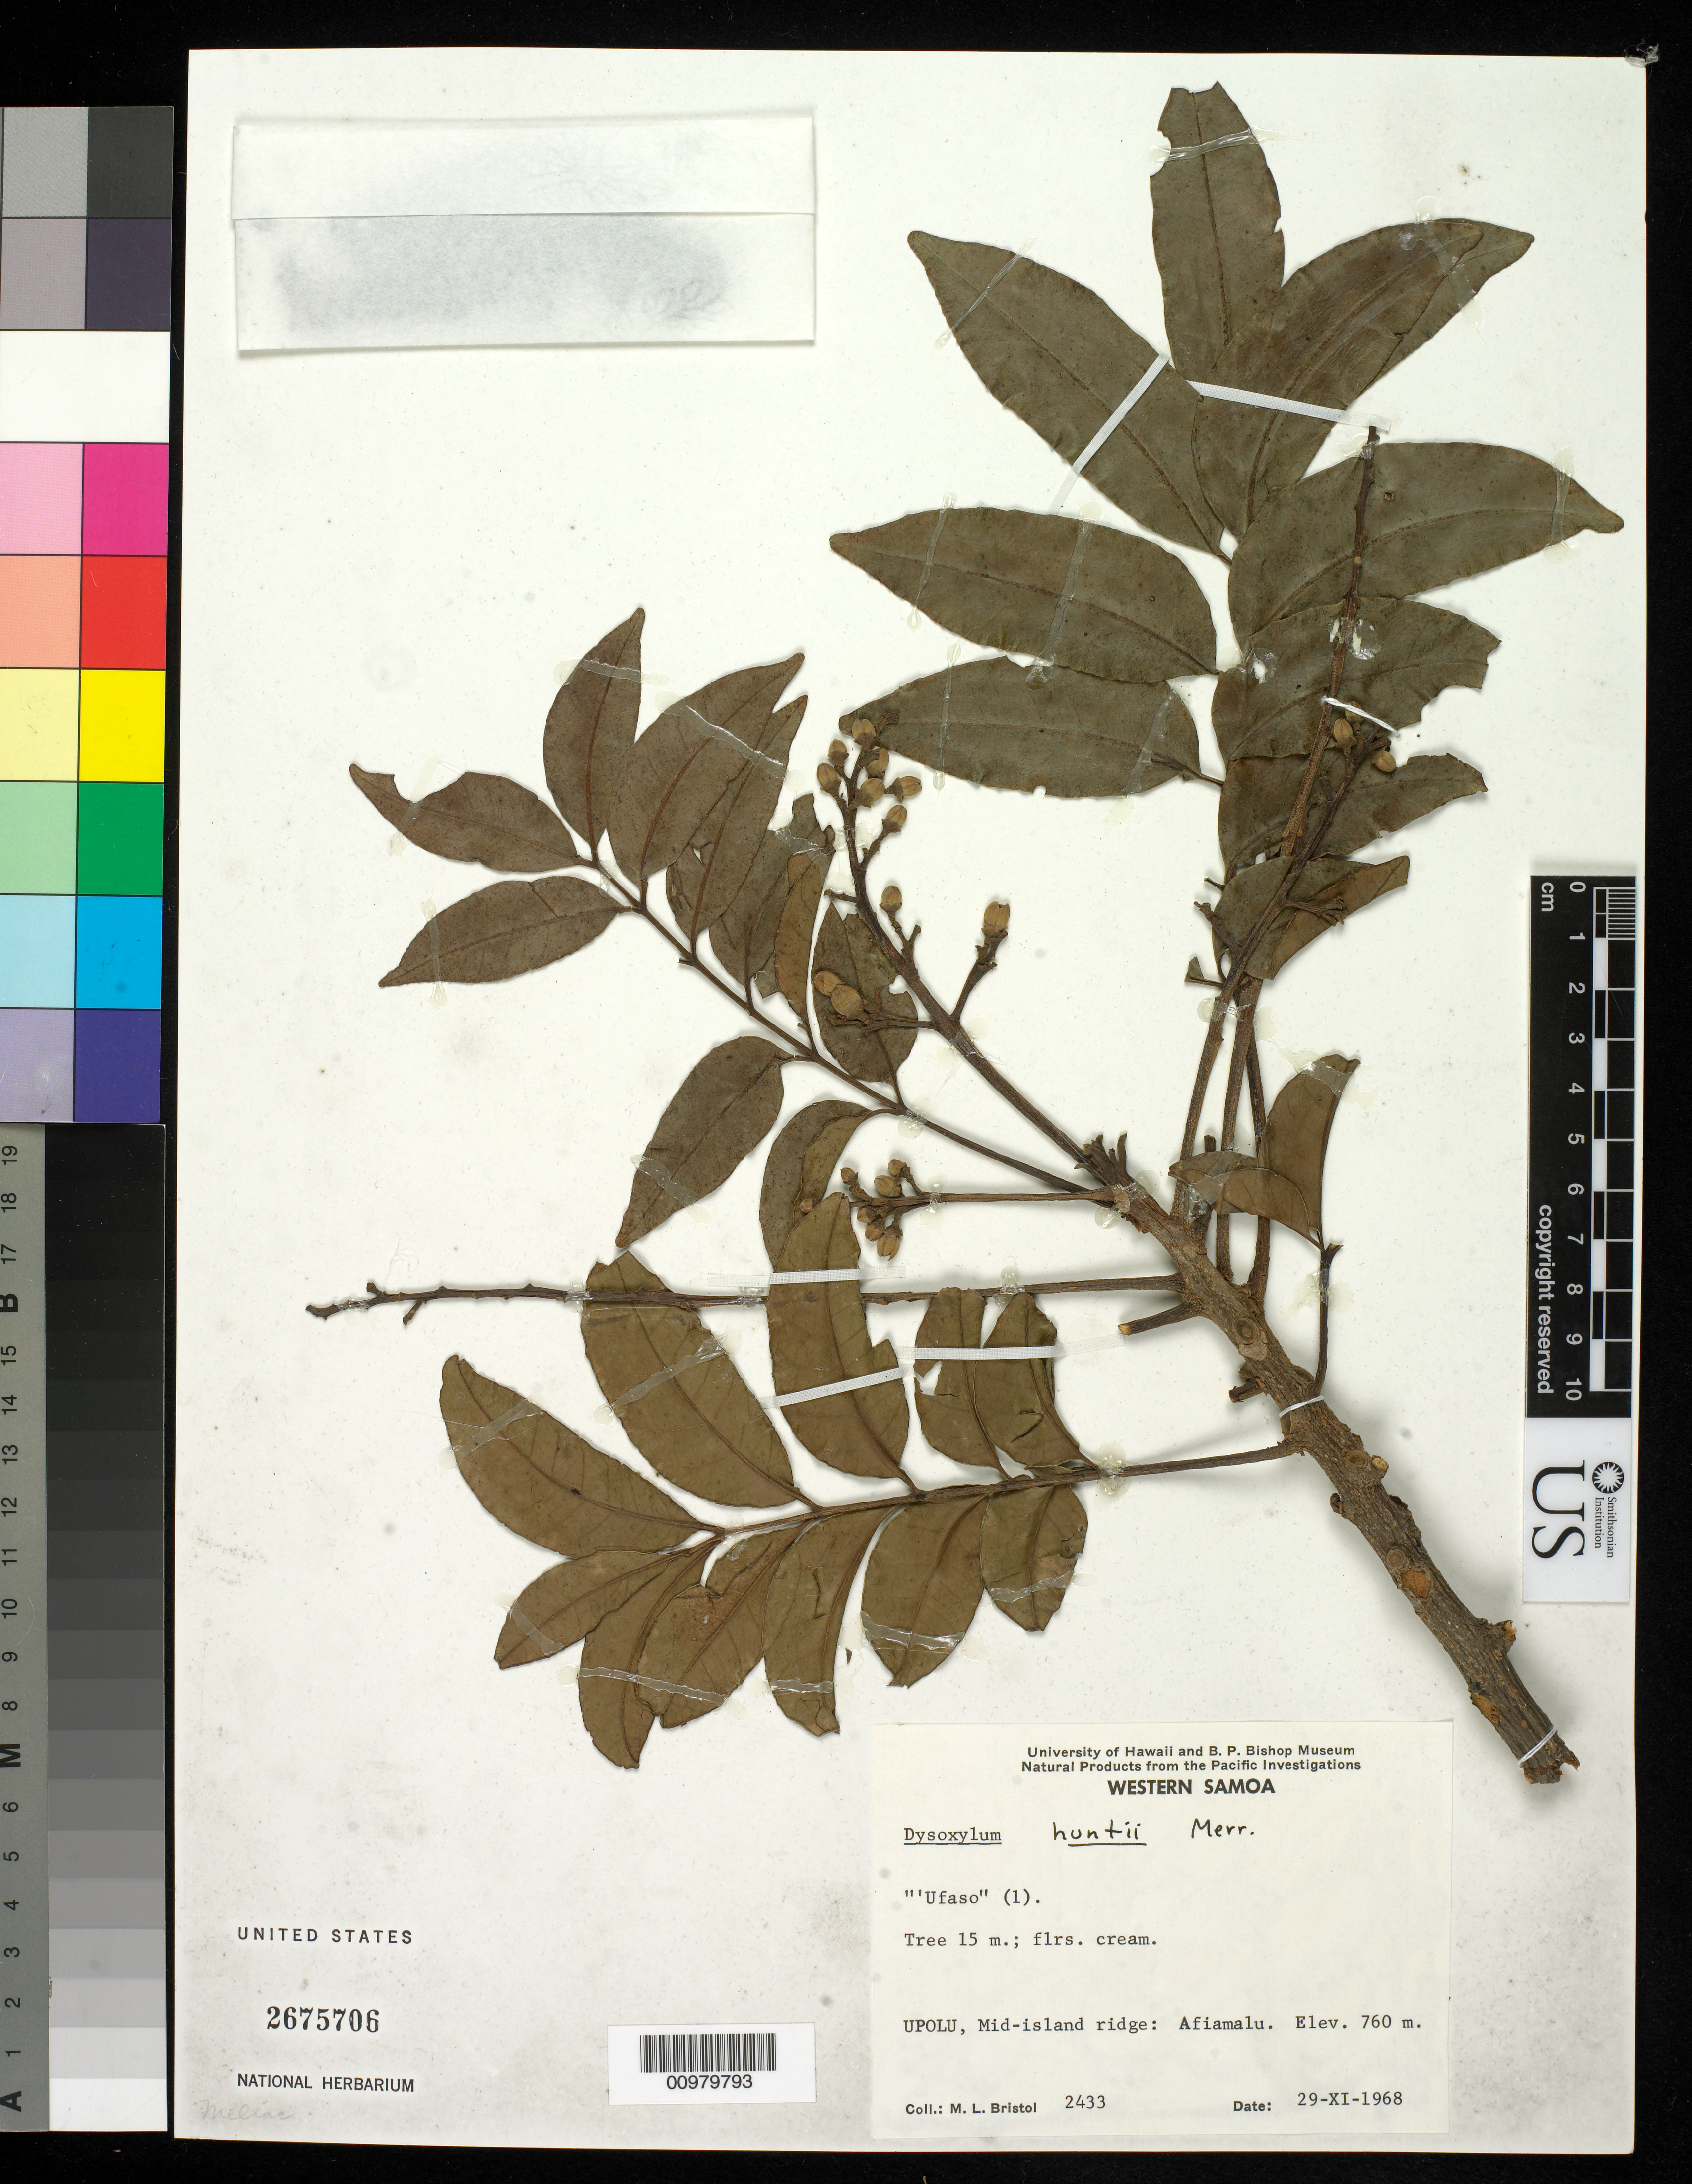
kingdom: Plantae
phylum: Tracheophyta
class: Magnoliopsida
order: Sapindales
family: Meliaceae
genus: Didymocheton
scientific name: Didymocheton huntii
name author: (Merr. ex Setch.) Harms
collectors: M. L. Bristol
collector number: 2433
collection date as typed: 29 Nov 1968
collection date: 1968-11-29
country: Samoa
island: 'Upolu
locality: Afuanaku,Mid Island Ridge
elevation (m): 760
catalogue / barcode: US 2675706